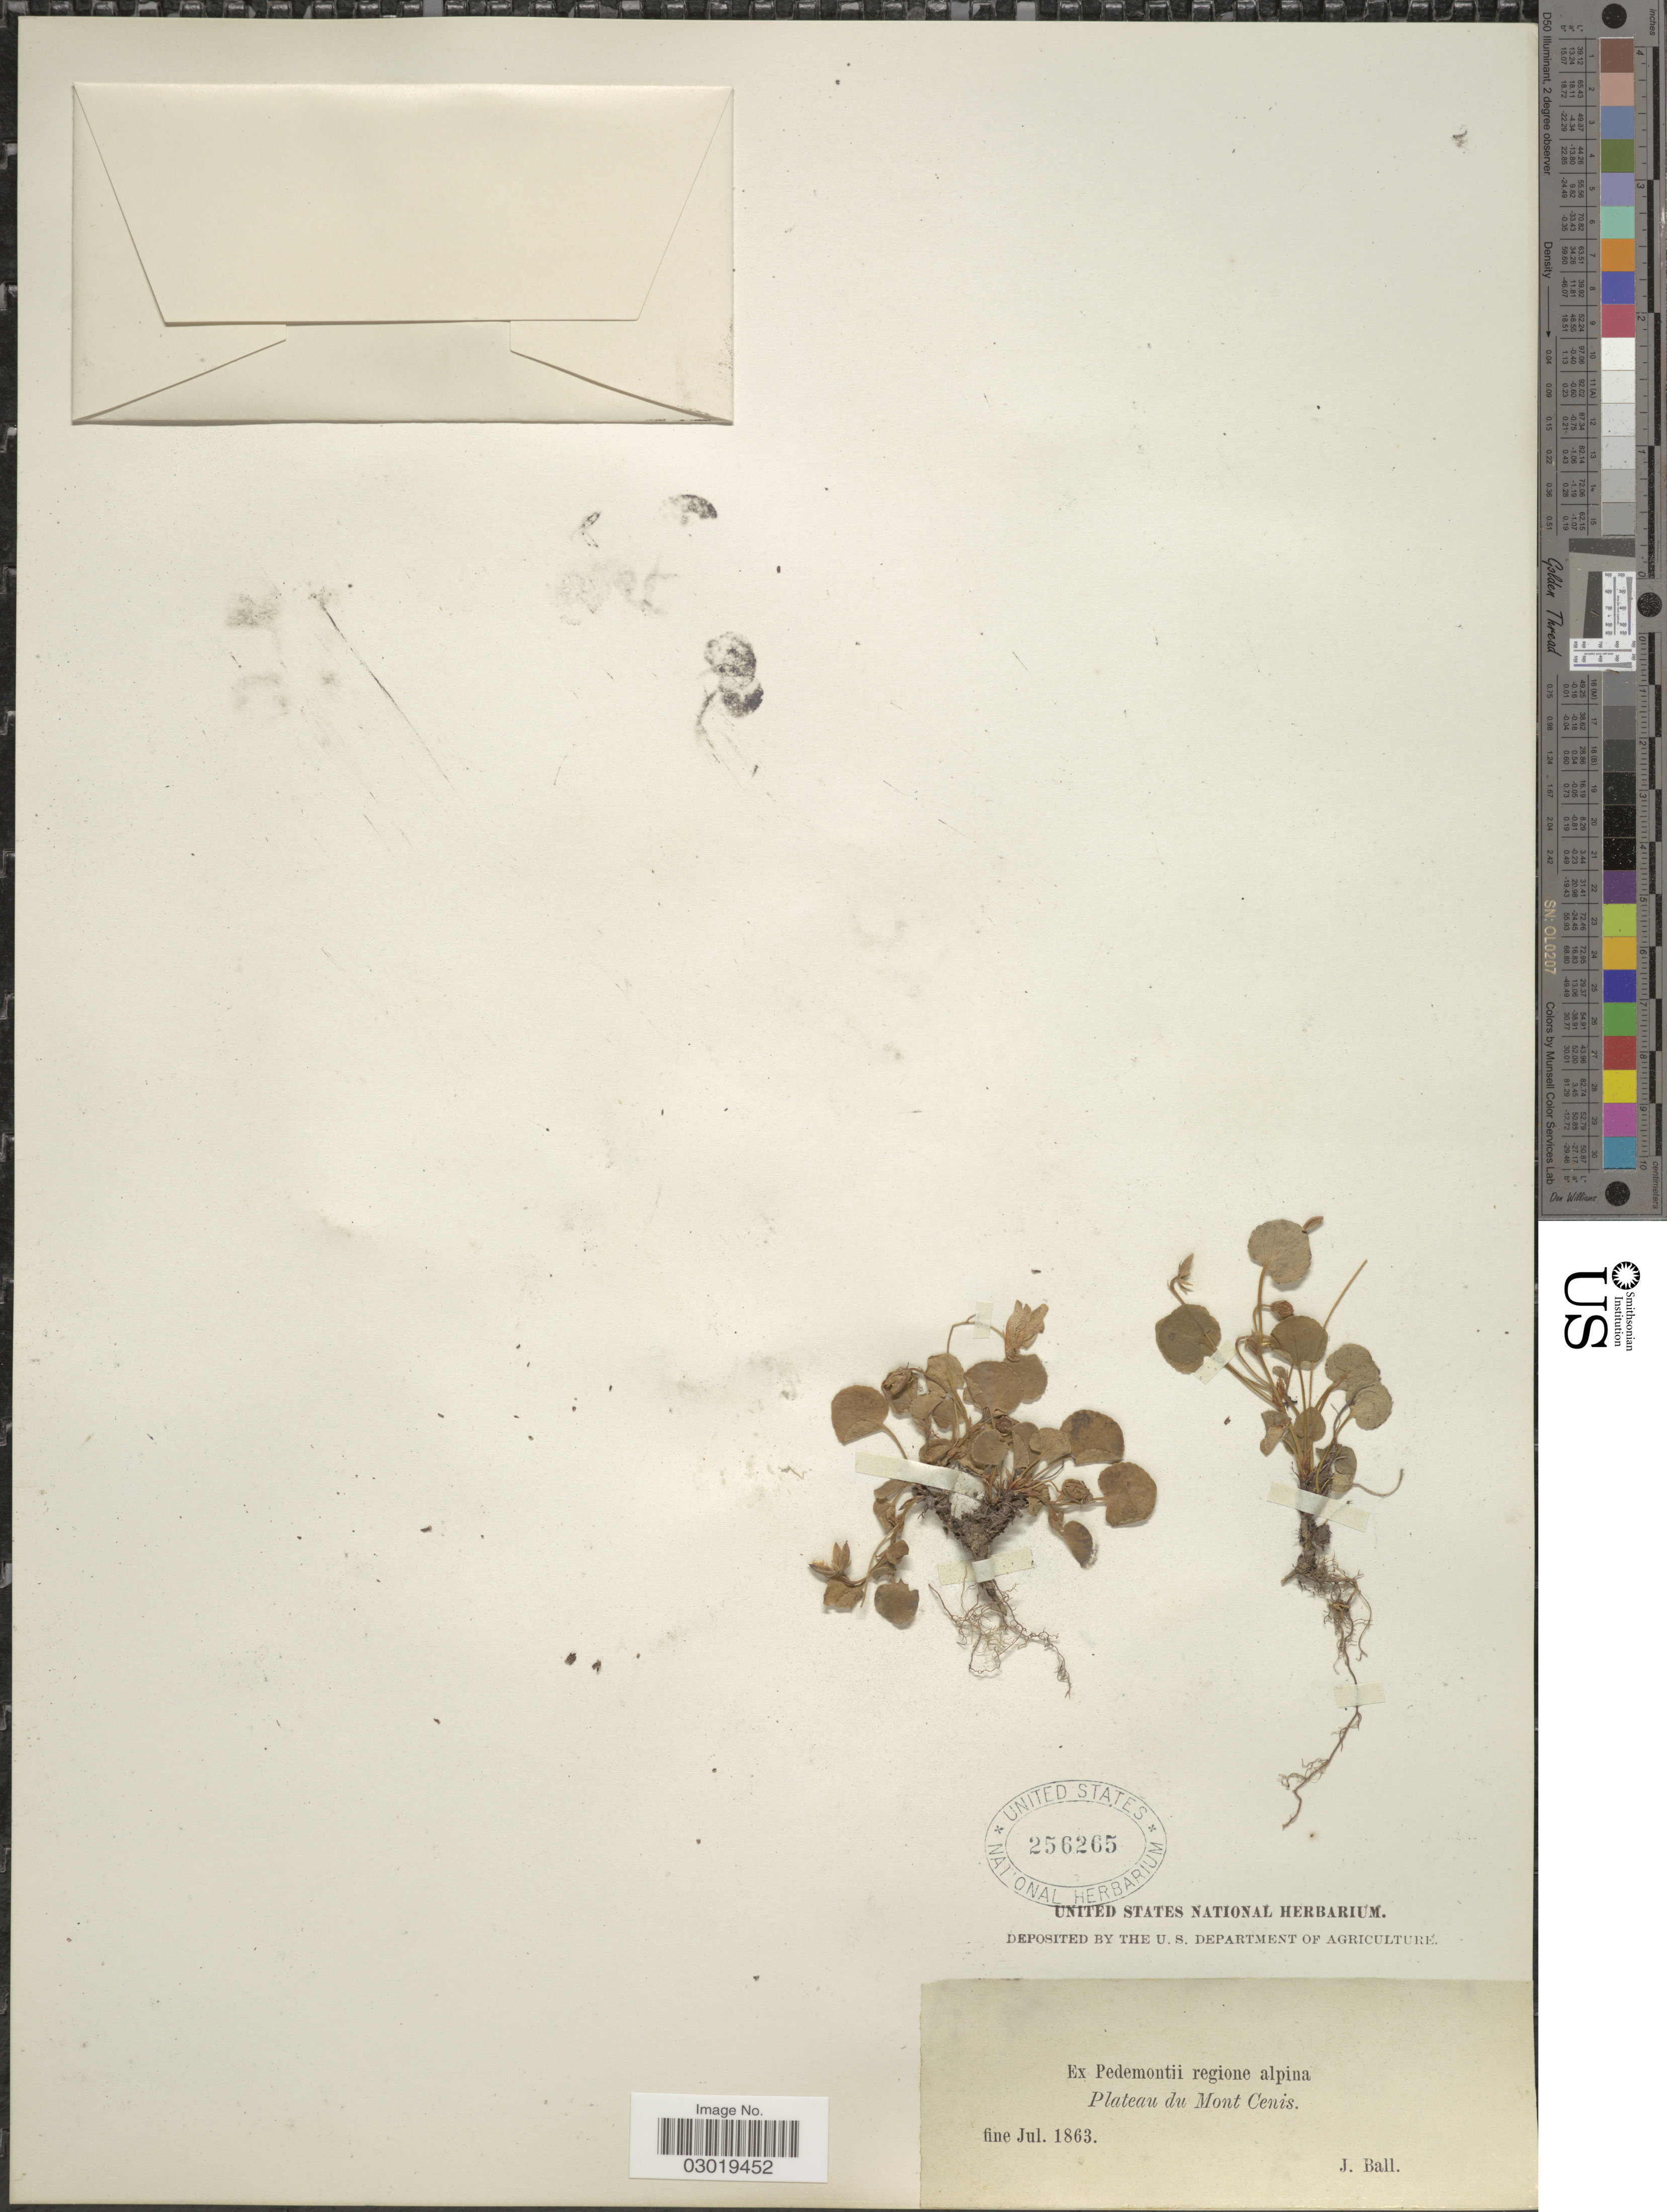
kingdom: Plantae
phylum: Tracheophyta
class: Magnoliopsida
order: Malpighiales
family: Violaceae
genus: Viola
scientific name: Viola sp.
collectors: J. Ball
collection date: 1863-07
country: France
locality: Ex Pedemontii regione alpina, Plateau du Mont Cenis.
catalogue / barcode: US 256265